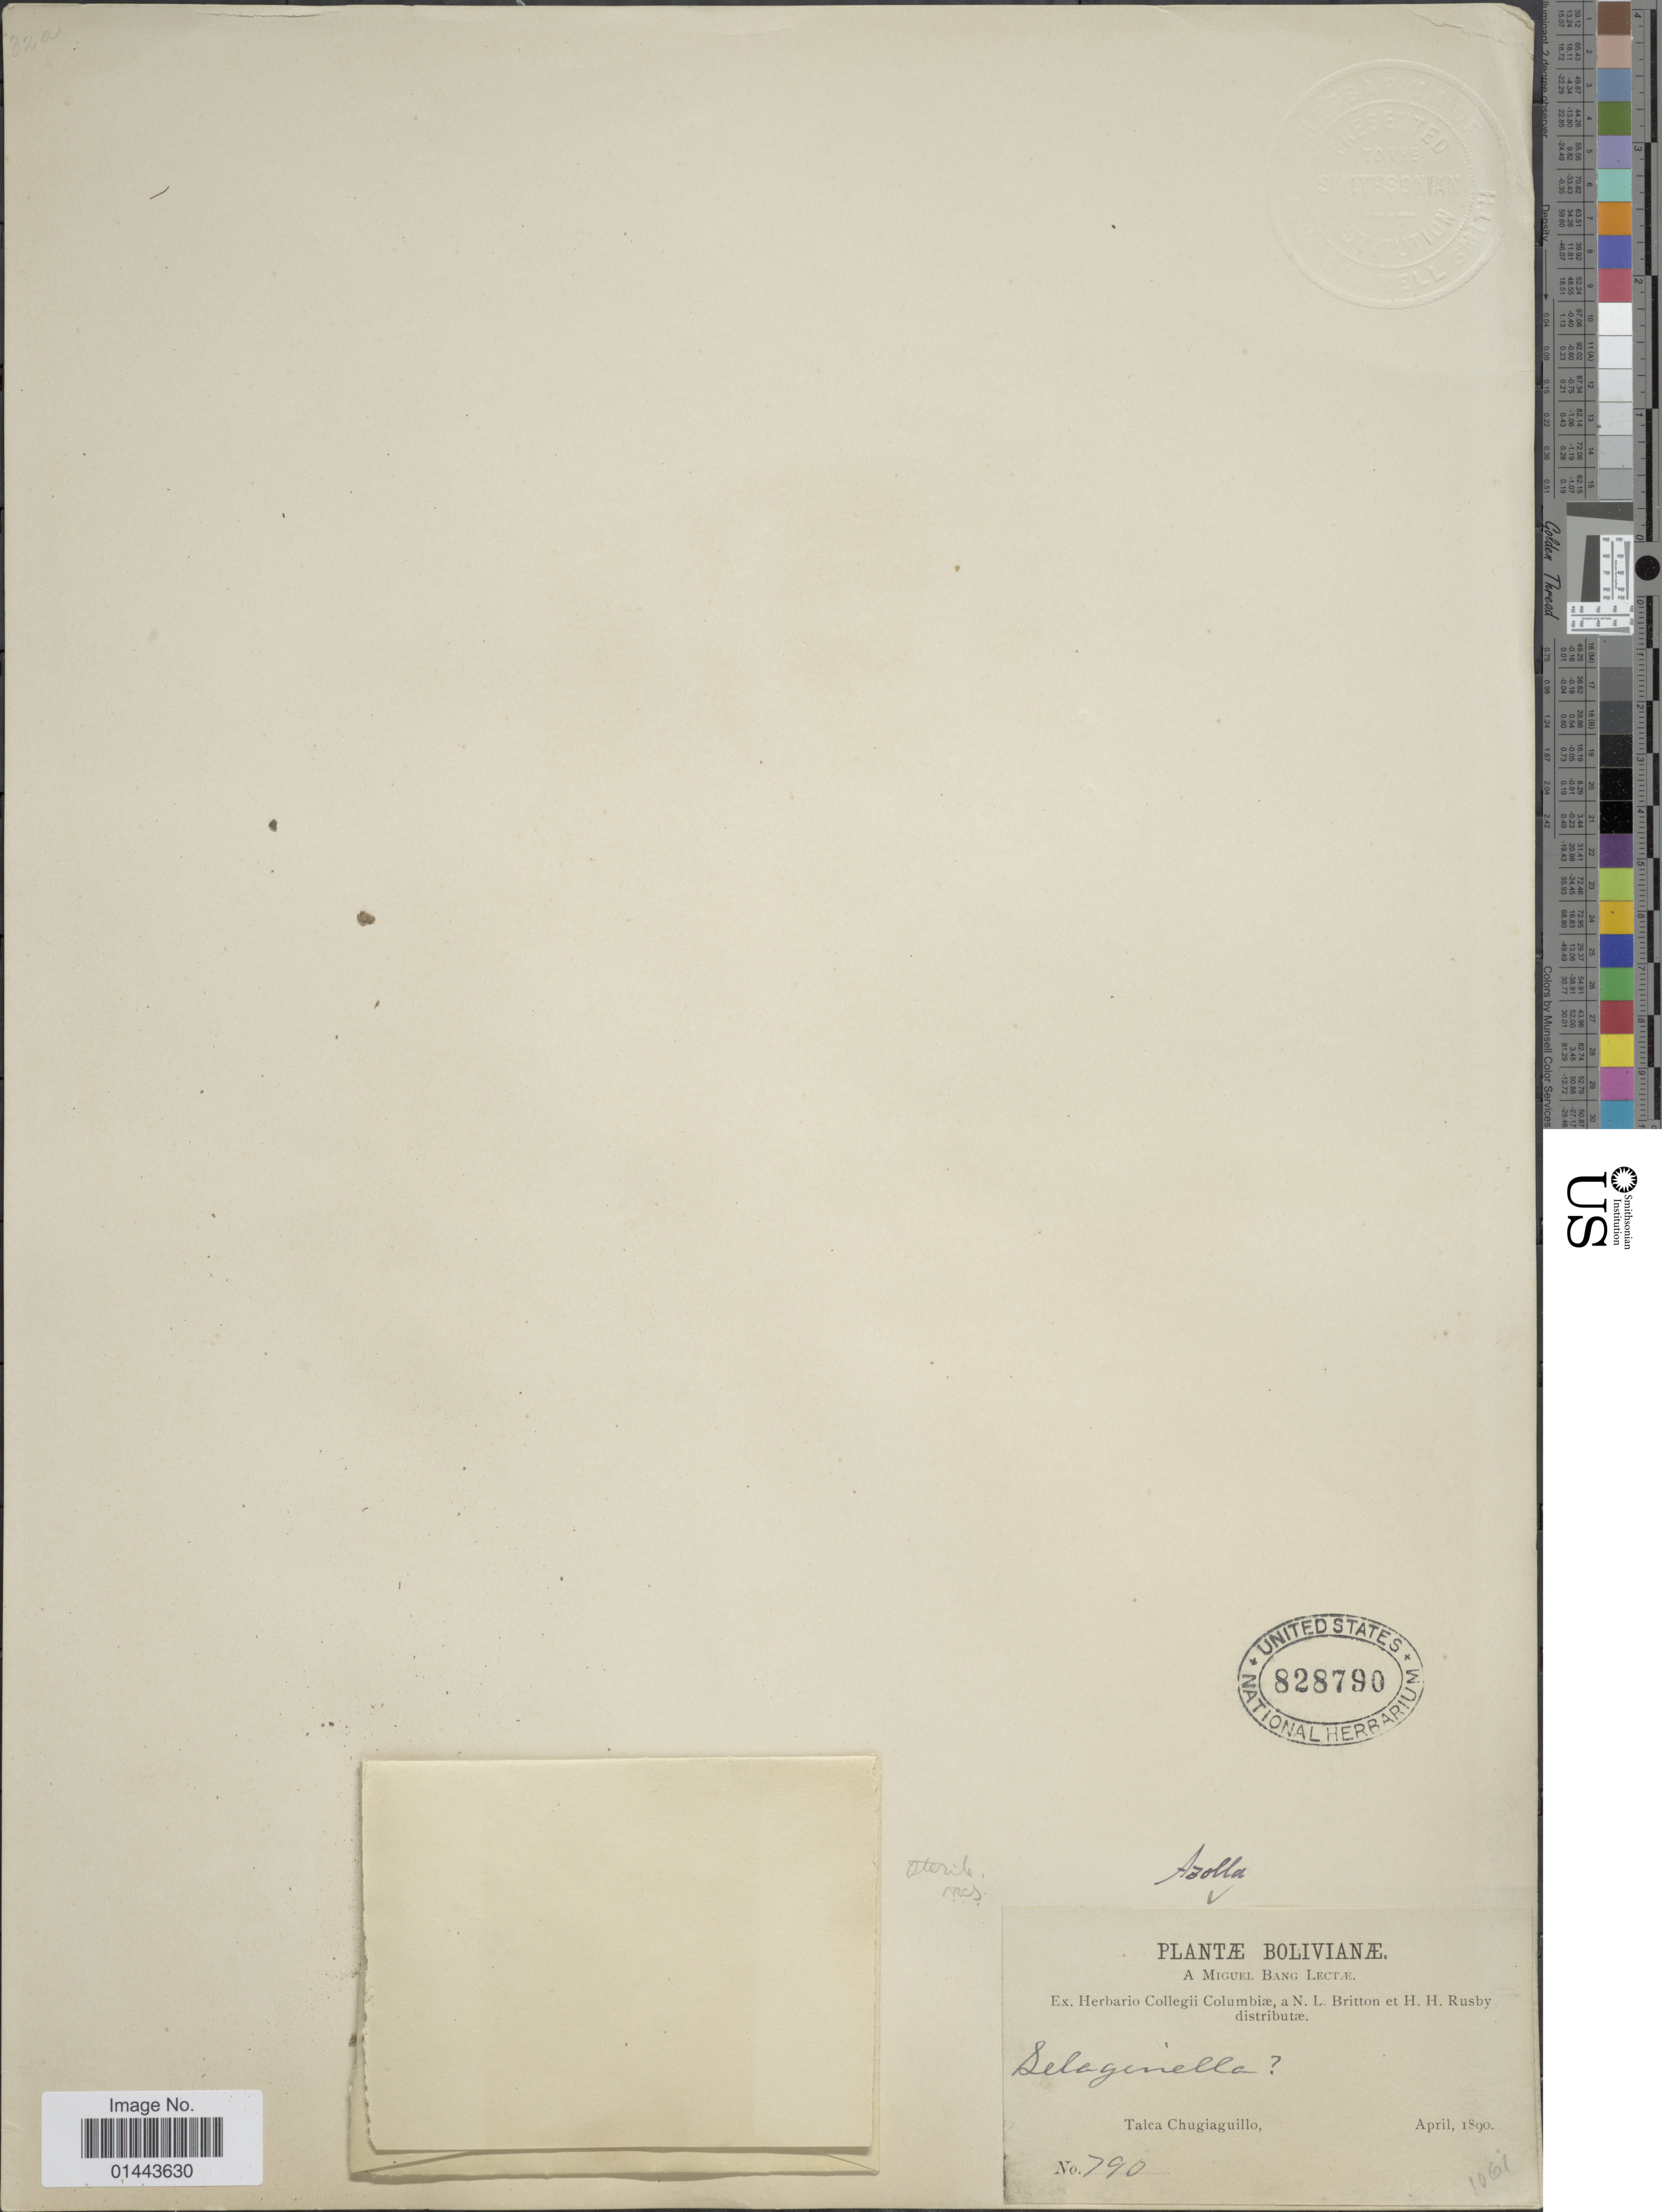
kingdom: Plantae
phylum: Tracheophyta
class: Polypodiopsida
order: Salviniales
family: Salviniaceae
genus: Azolla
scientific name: Azolla mexicana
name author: C. Presl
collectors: M. Bang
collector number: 790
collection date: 1890-04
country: Bolivia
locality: Talca Chugiaguillo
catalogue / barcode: US 828790